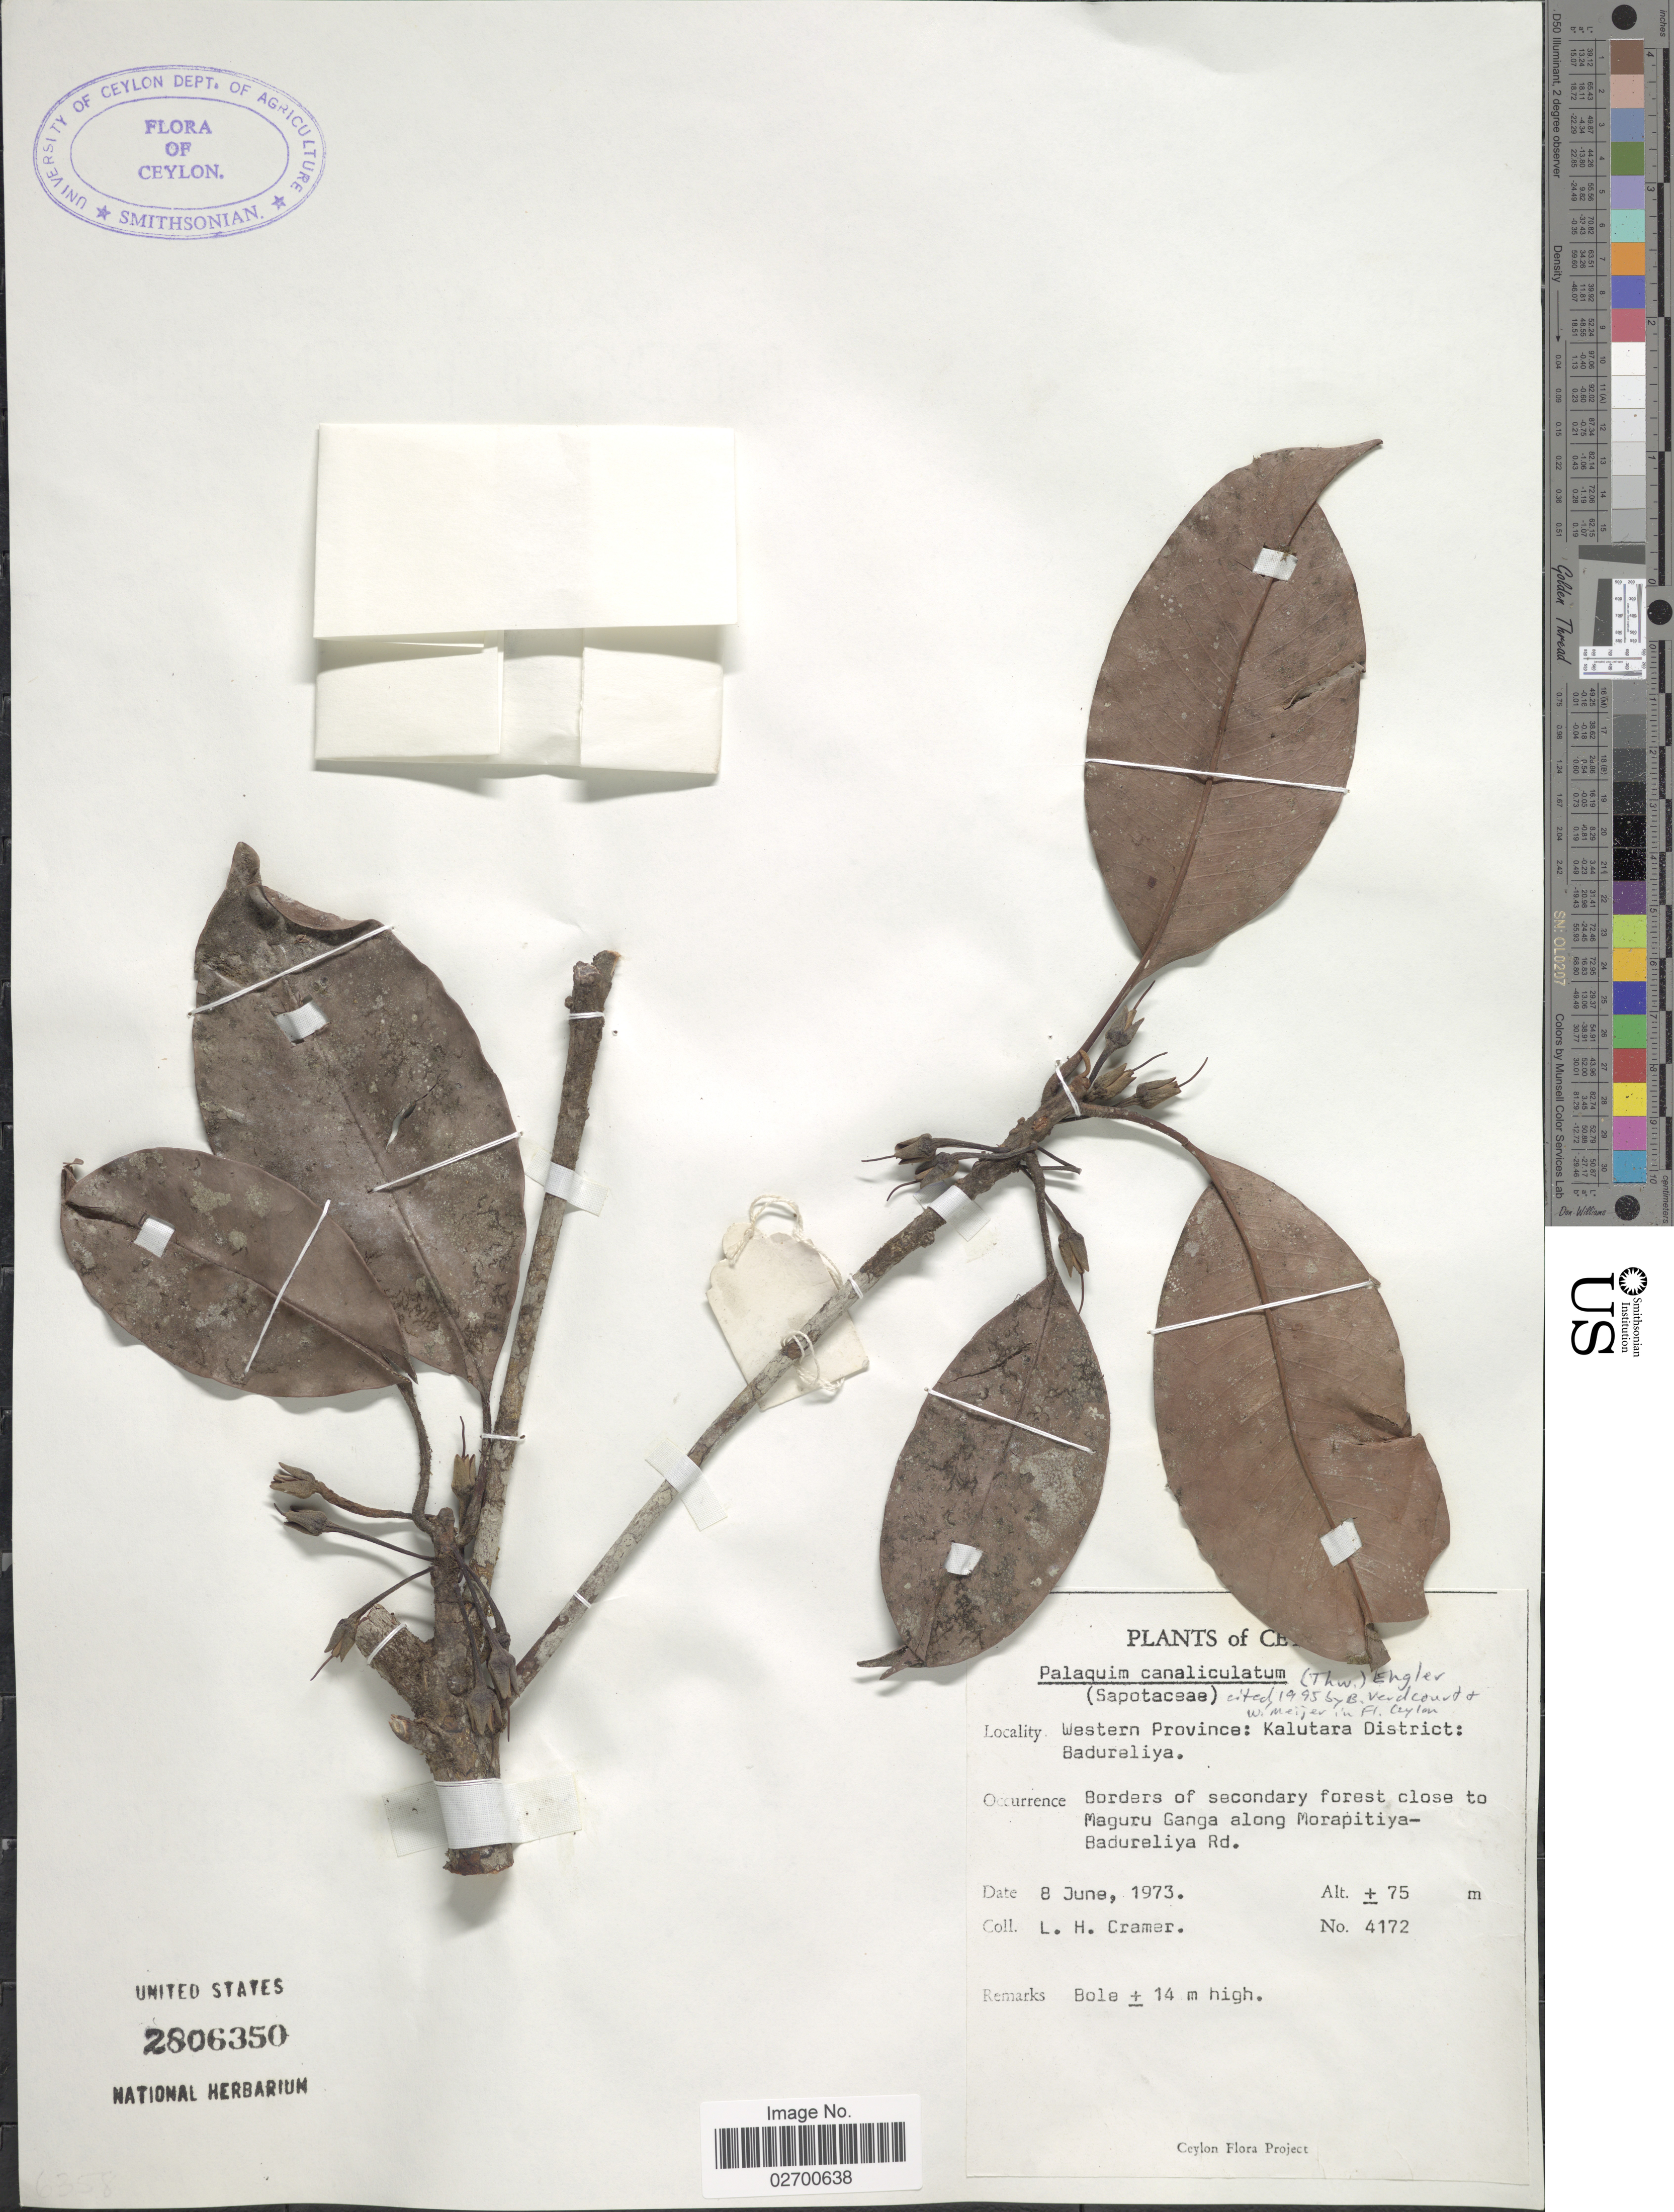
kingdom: Plantae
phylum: Tracheophyta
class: Magnoliopsida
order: Ericales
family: Sapotaceae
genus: Palaquium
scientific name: Palaquium canaliculatum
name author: (Thwaites) Engl.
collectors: L. H. Cramer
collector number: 4172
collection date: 1973-06-08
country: Sri Lanka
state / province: Western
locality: Western Province: Kalutara District: Badureliya. Borders of secondary forest close to Maguru Ganga along Morapitiya-Badureliya Rd.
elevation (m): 75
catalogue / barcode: US 2806350